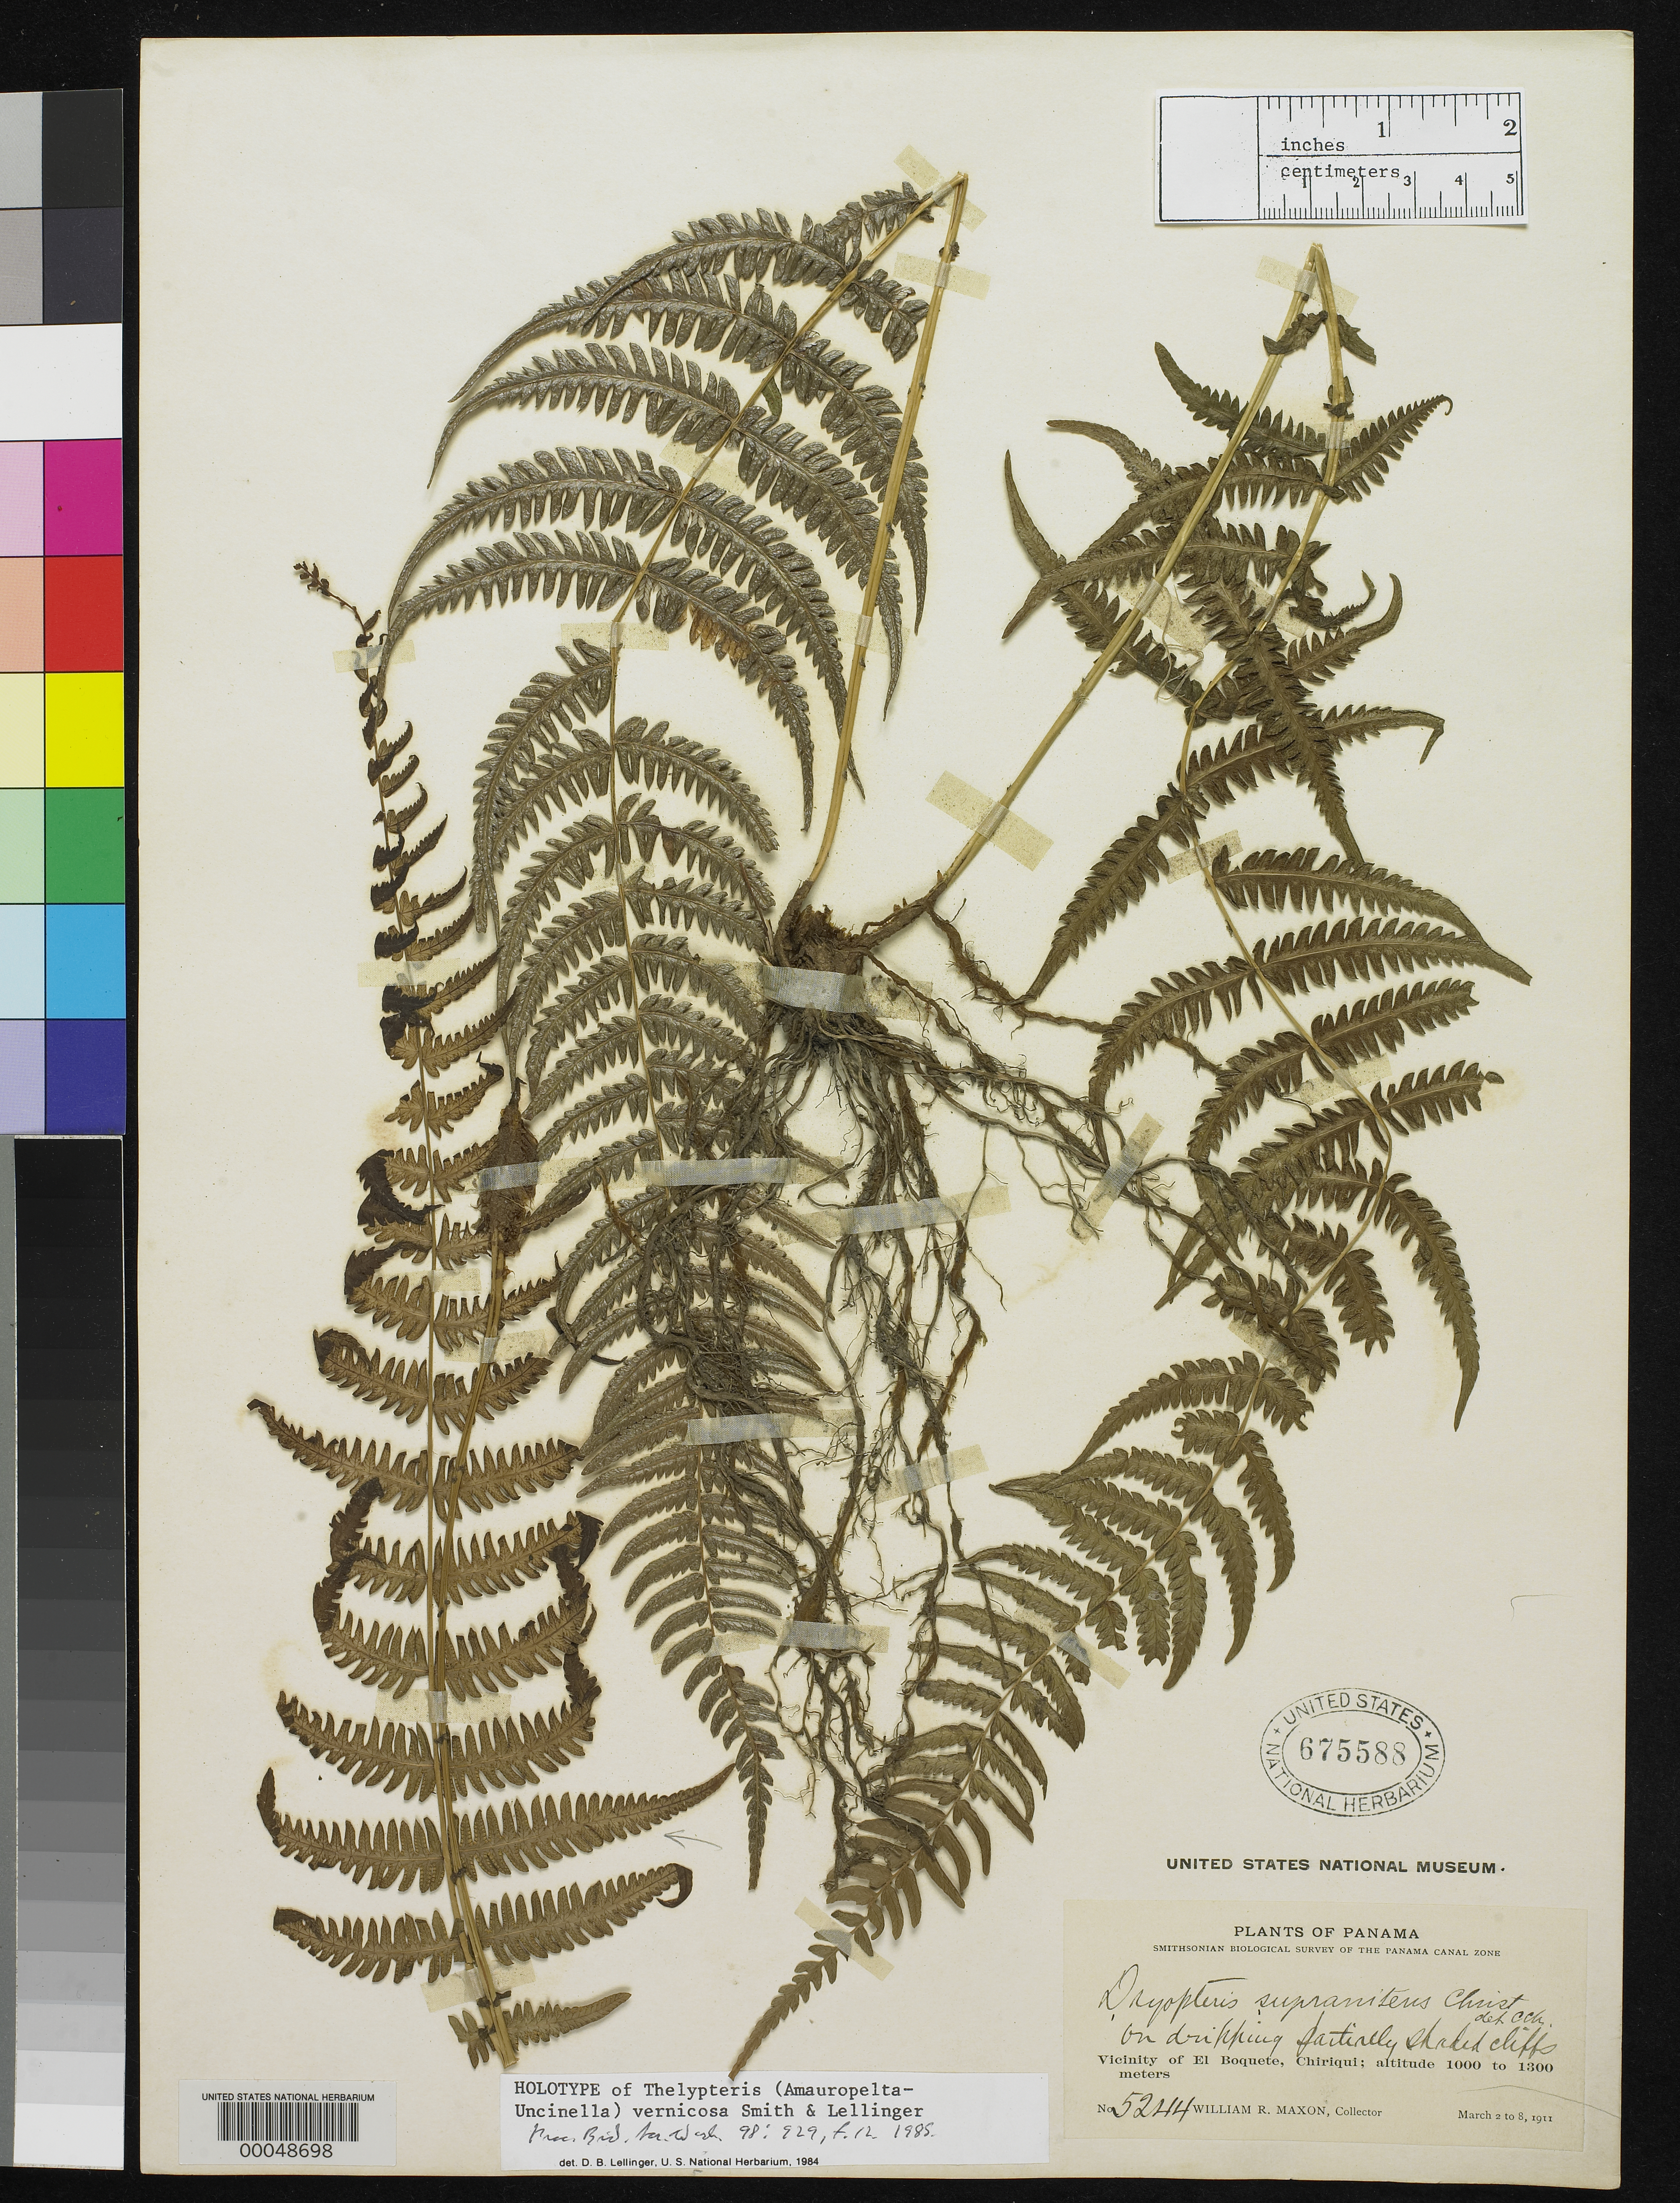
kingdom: Plantae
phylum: Tracheophyta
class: Polypodiopsida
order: Polypodiales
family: Thelypteridaceae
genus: Thelypteris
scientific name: Thelypteris vernicosa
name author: A.R. Sm. & Lellinger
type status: Holotype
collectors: W. R. Maxon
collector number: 5244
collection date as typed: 02 Mar 1911 to 08 Mar 1911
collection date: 1911-03-02/1911-03-08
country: Panama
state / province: Chiriquí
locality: Vicinity of el Boquete.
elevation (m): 1000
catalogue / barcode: US 675588